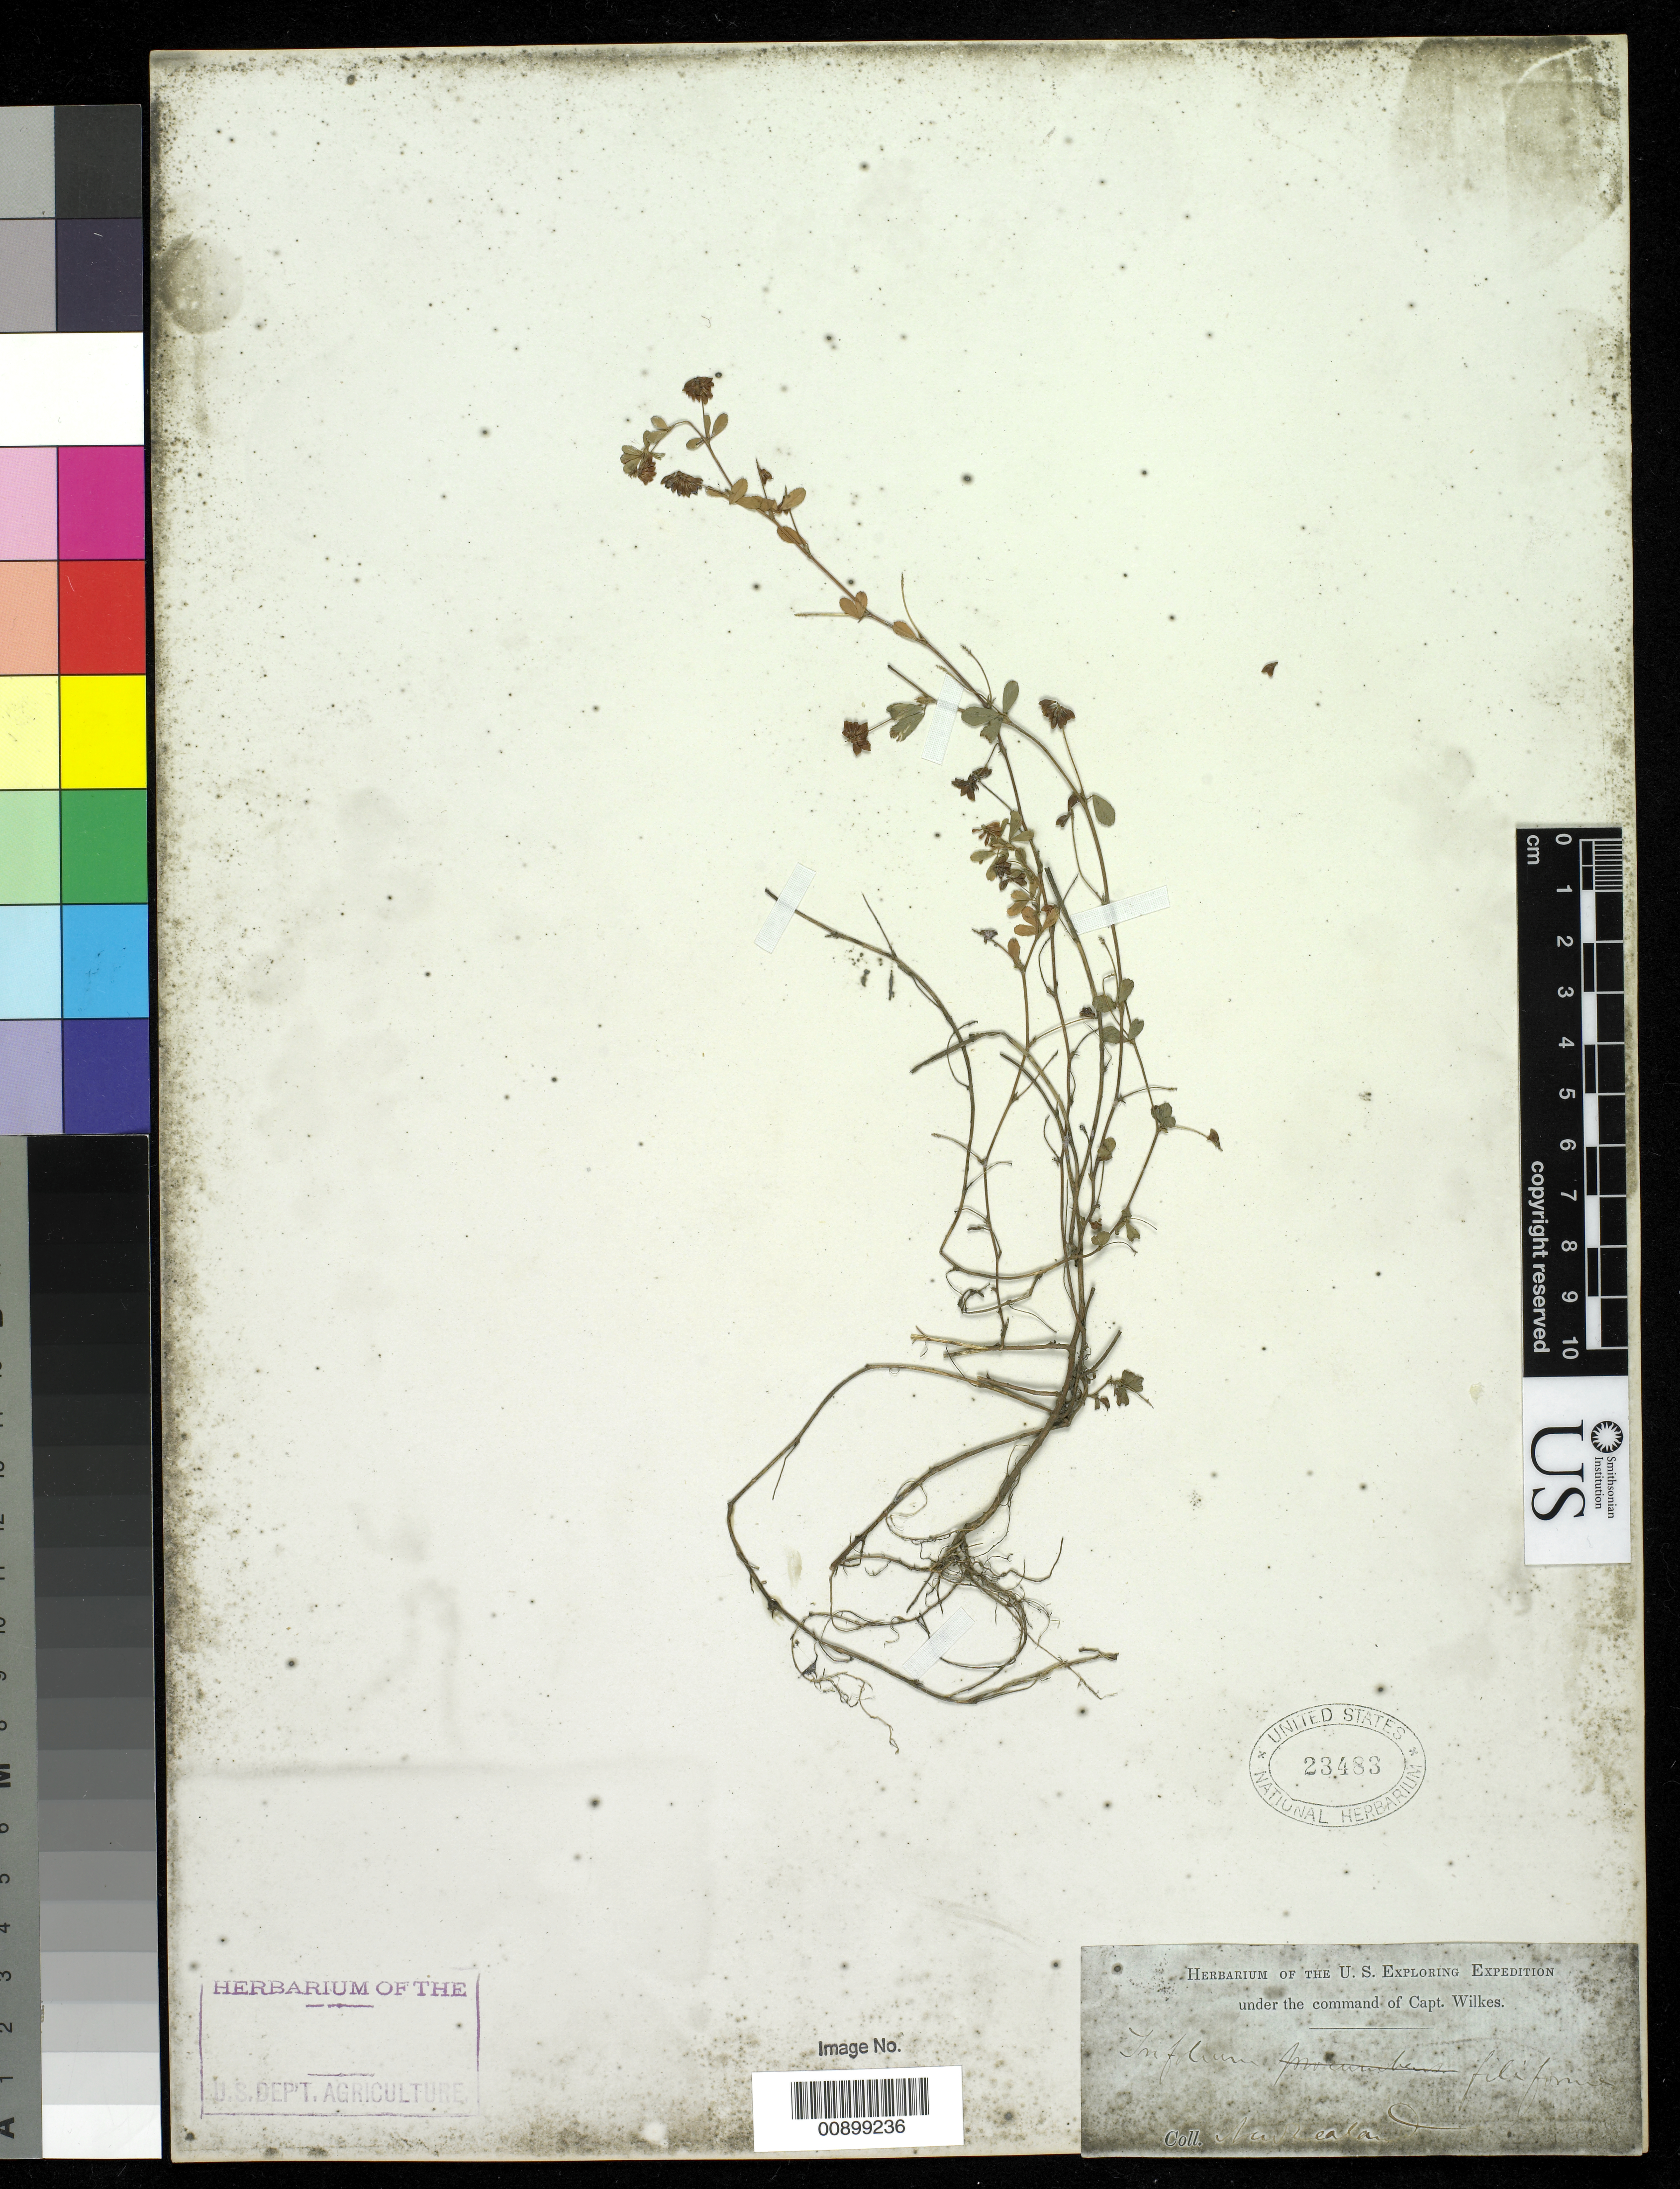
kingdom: Plantae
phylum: Tracheophyta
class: Magnoliopsida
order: Fabales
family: Fabaceae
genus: Trifolium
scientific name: Trifolium minus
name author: Sm.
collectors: Wilkes Explor. Exped.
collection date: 1838/1842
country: New Zealand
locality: New Zealand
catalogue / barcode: US 23483